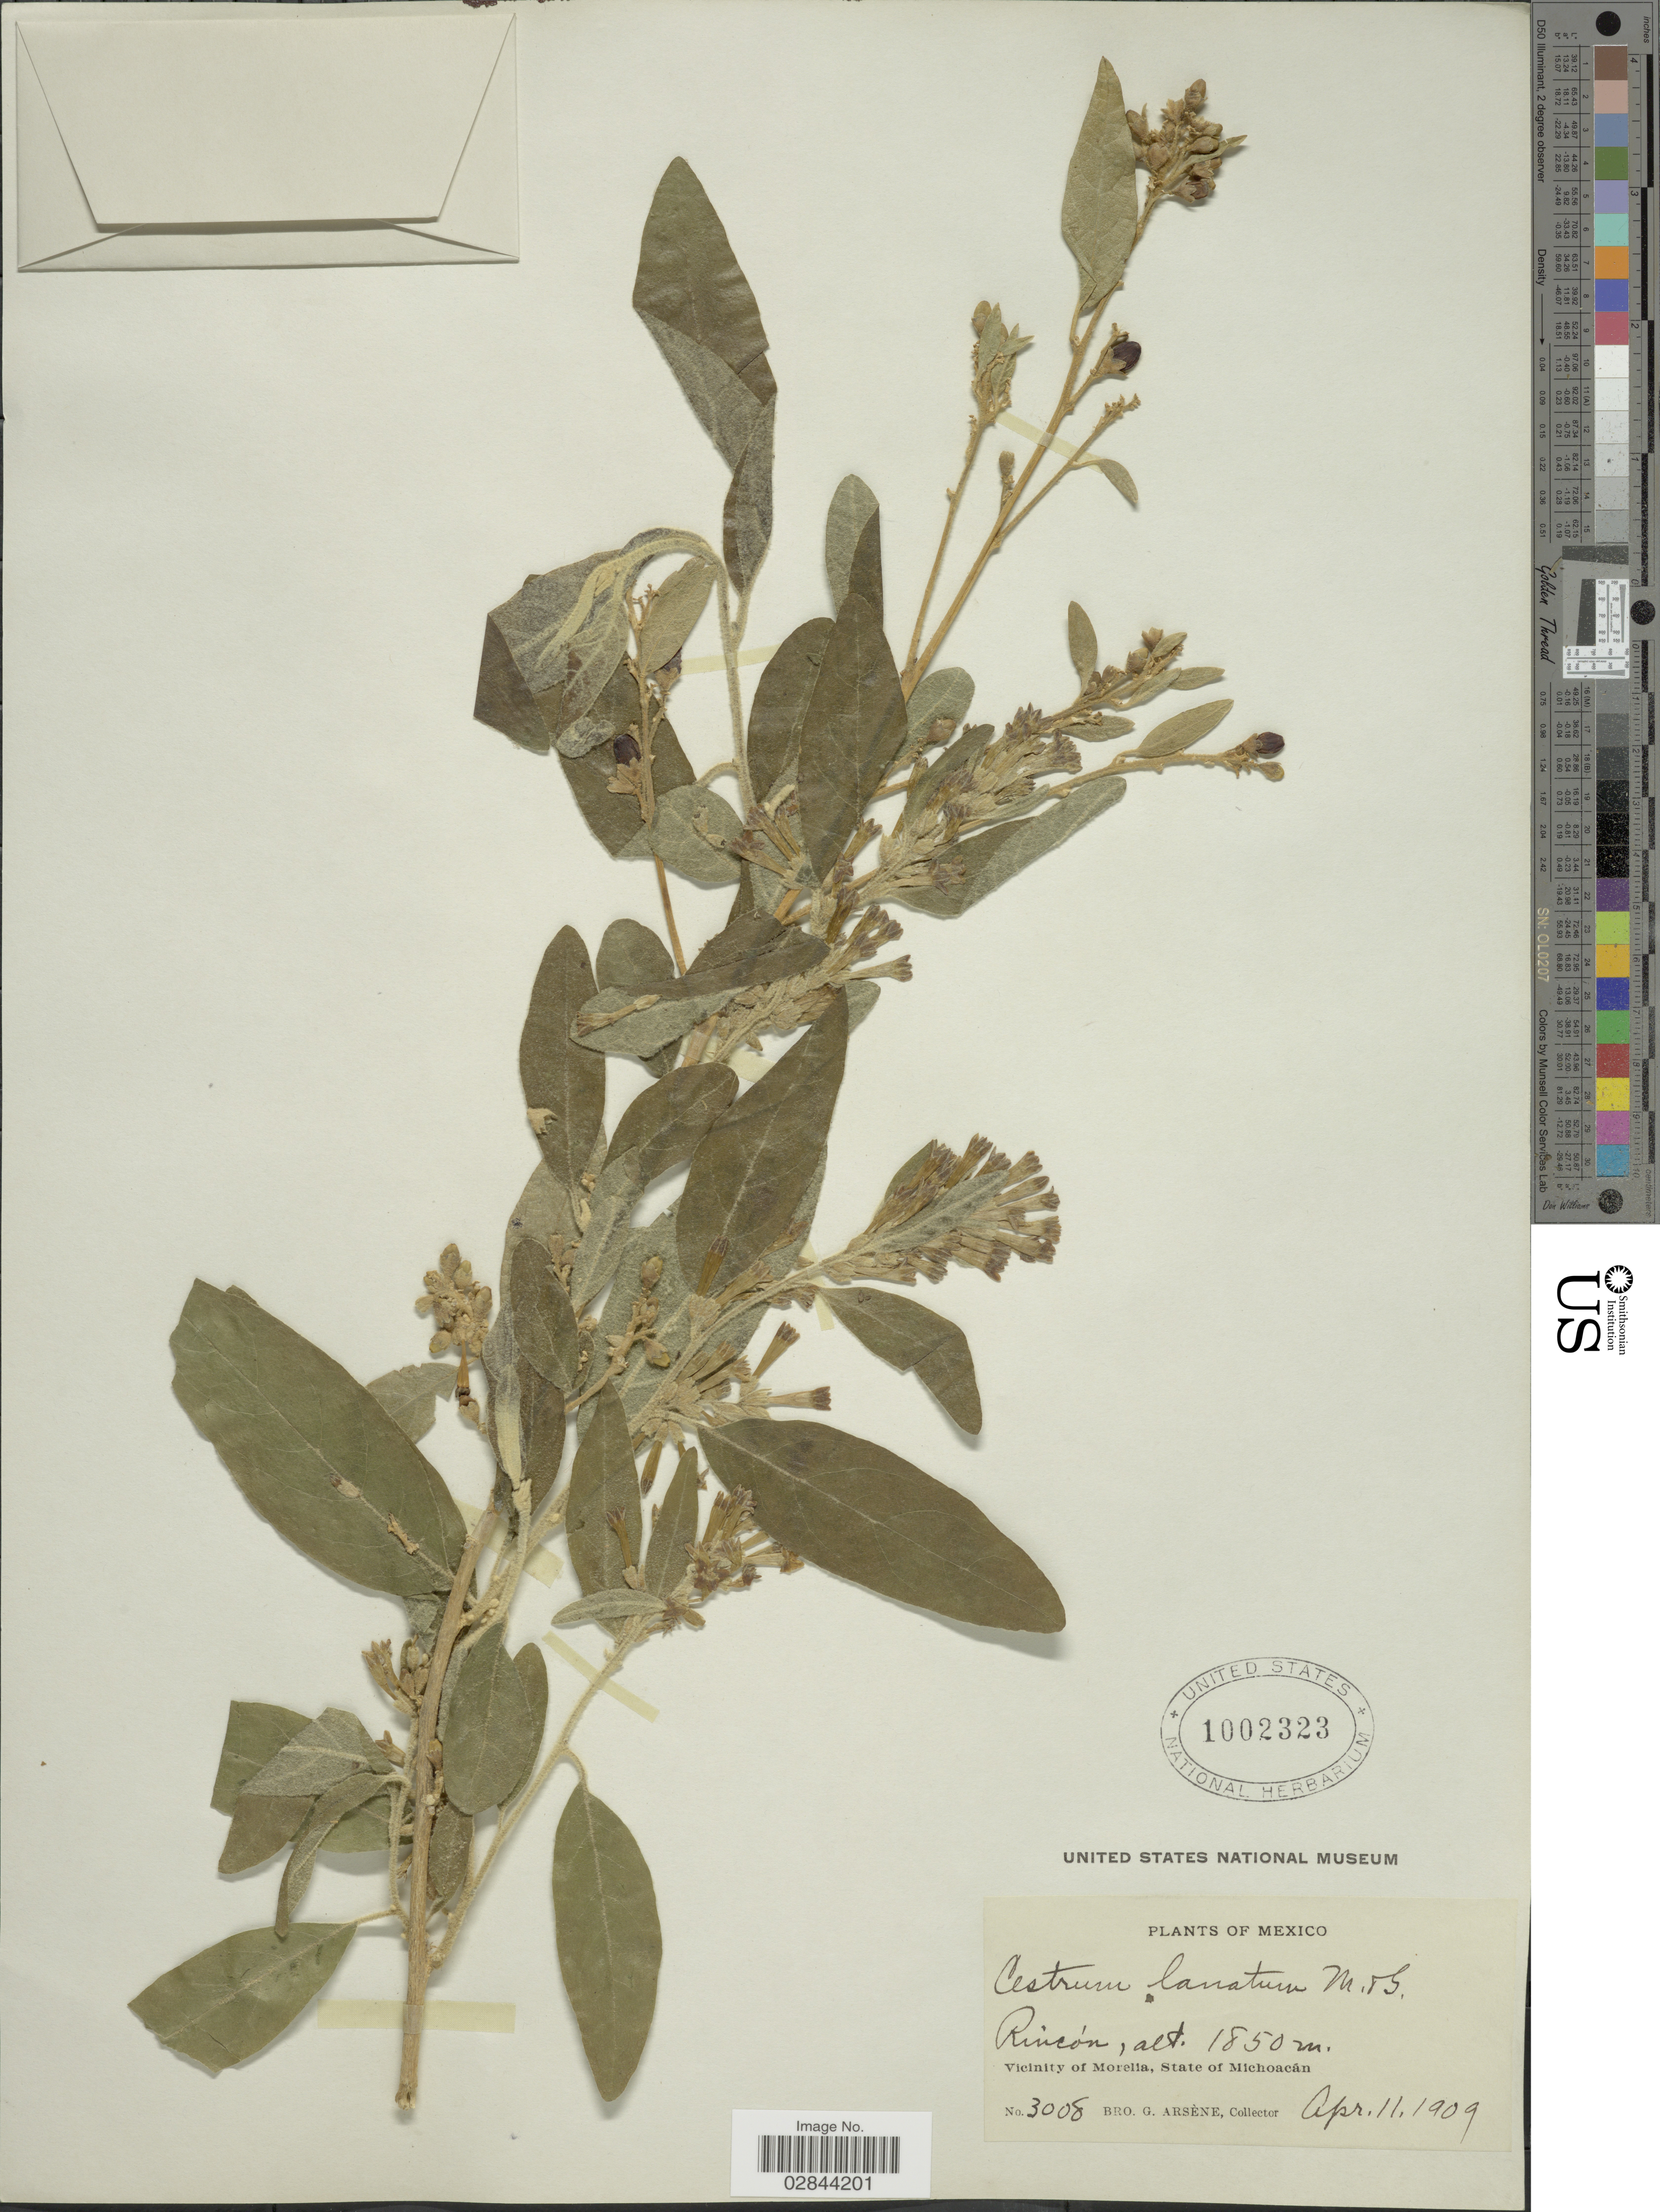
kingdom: Plantae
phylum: Tracheophyta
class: Magnoliopsida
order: Solanales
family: Solanaceae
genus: Cestrum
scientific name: Cestrum tomentosum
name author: L. f.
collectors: Bro. G. Arsène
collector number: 3008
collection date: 1909-04-11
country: Mexico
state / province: Michoacán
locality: Vicinity of Morelia, State of Michoacán. Rincón.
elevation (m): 1850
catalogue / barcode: US 1002323